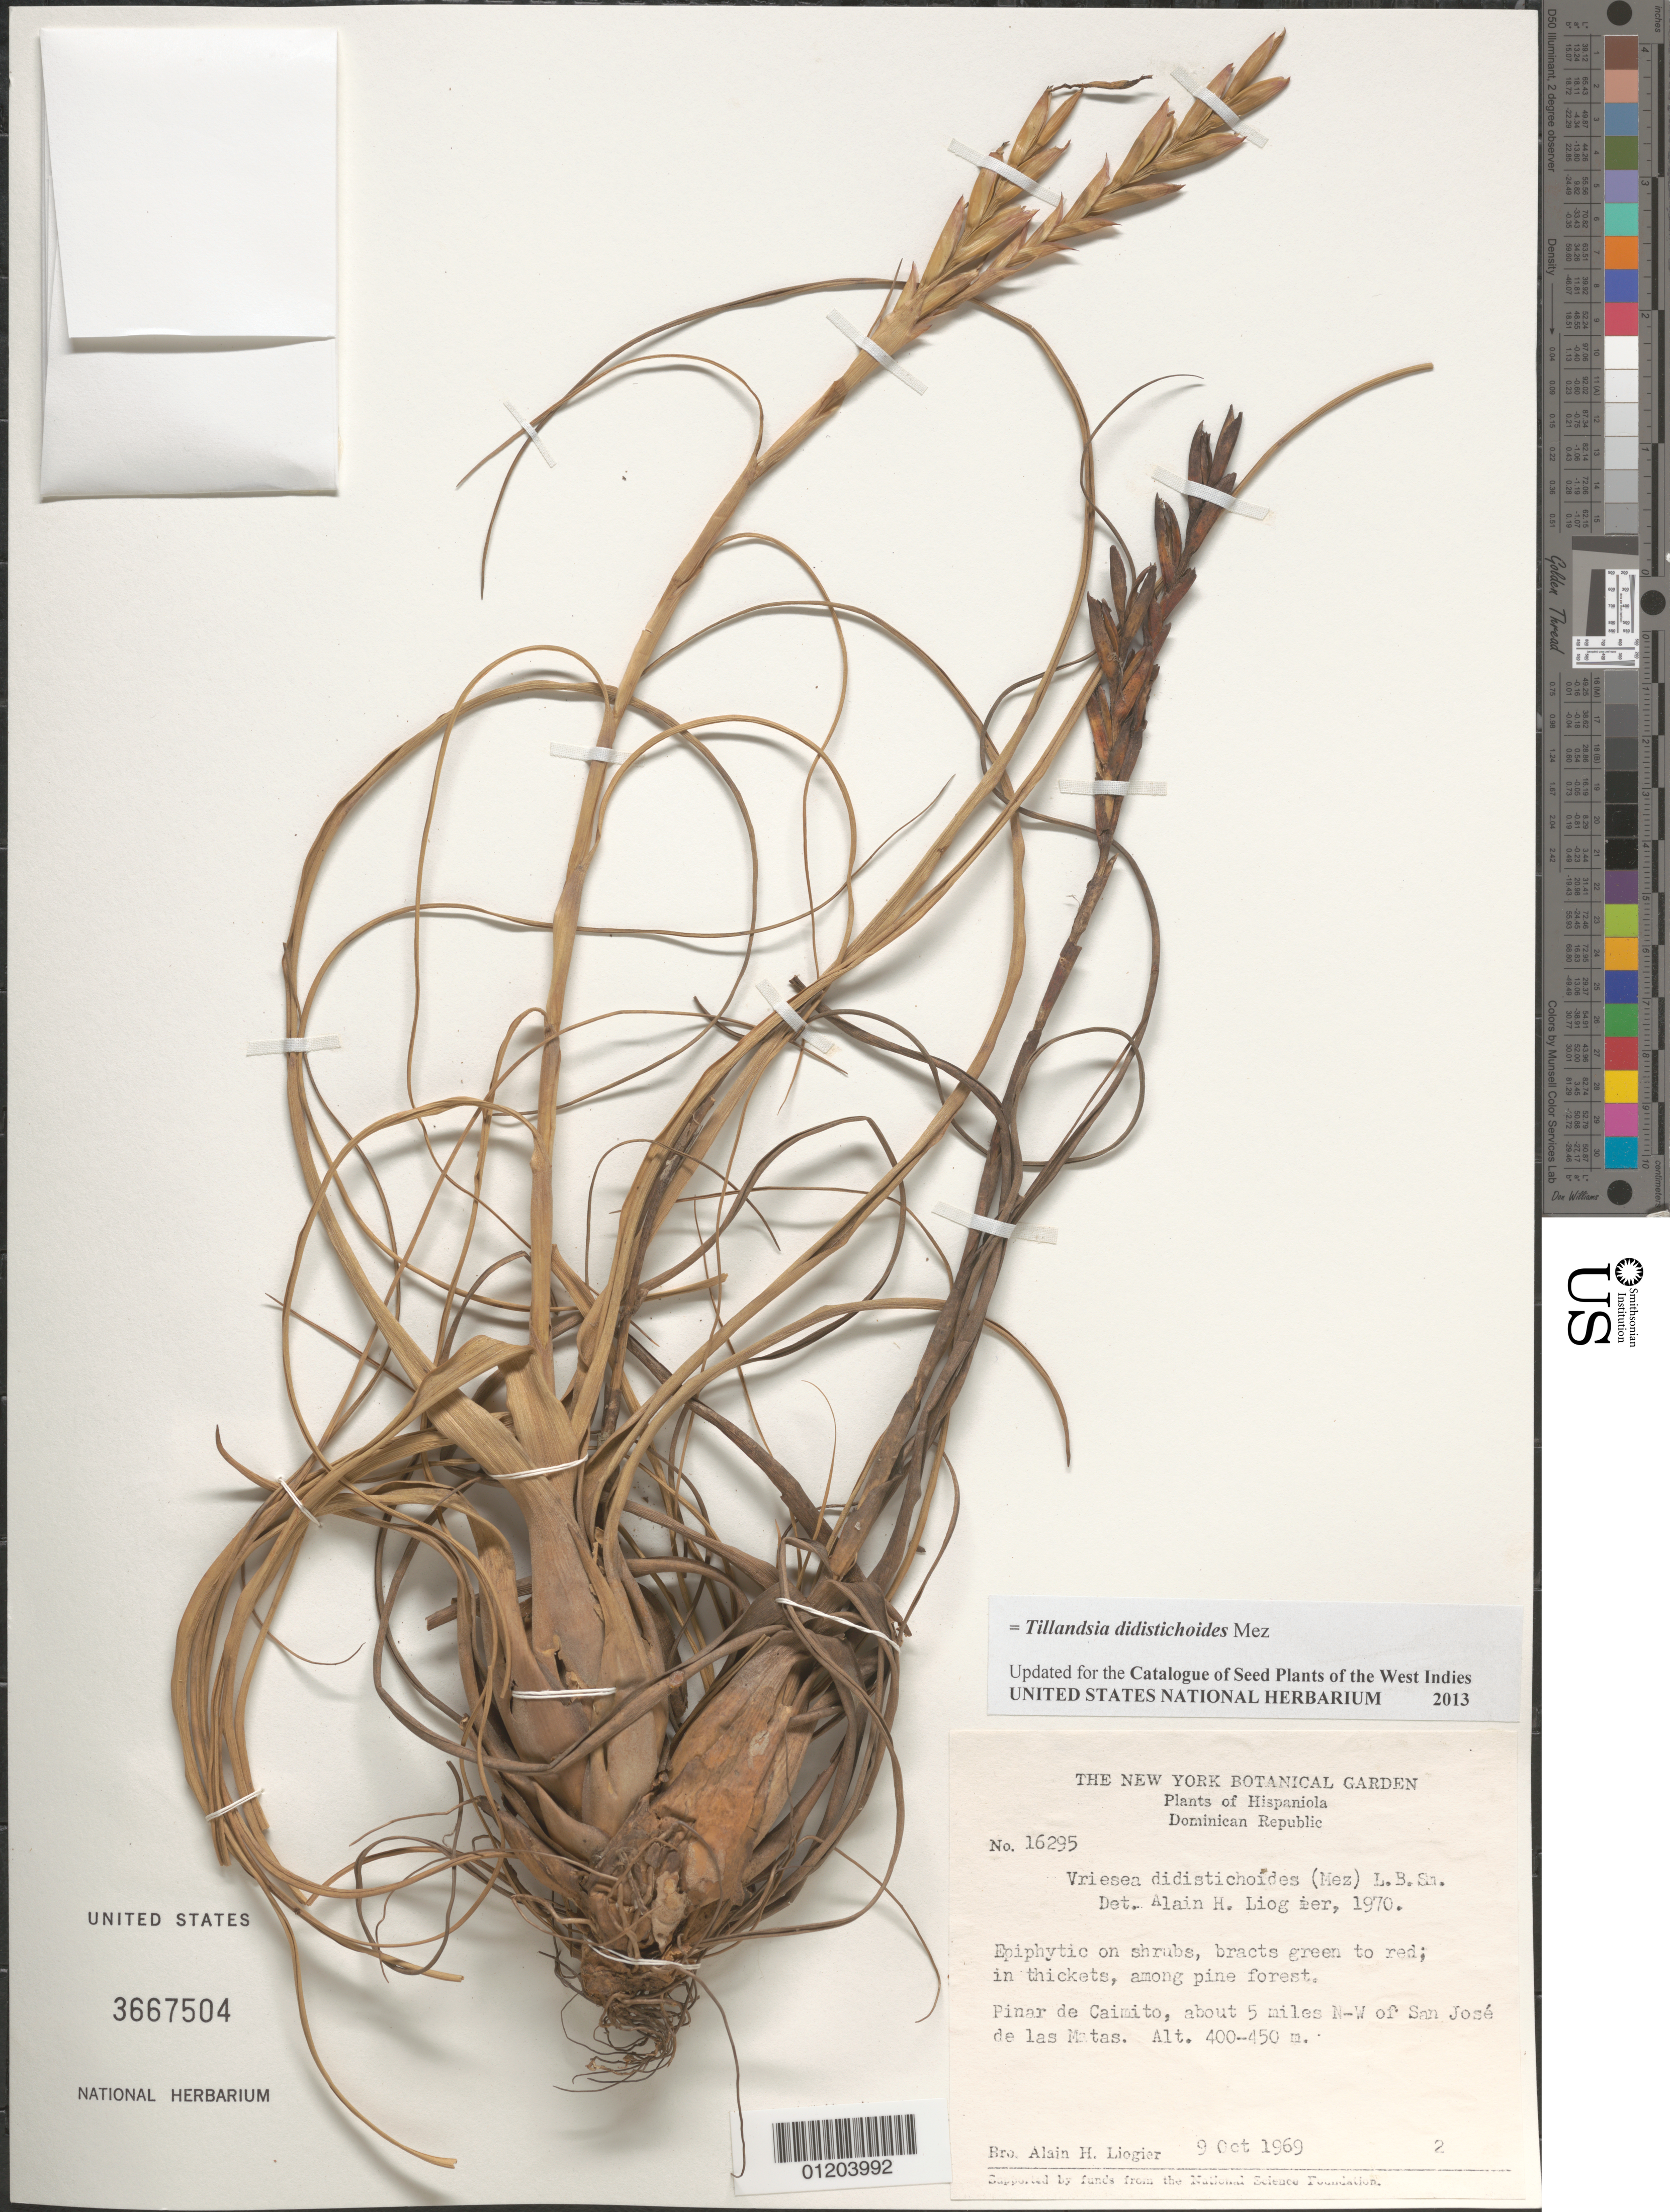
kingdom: Plantae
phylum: Tracheophyta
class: Liliopsida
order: Poales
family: Bromeliaceae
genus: Tillandsia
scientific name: Tillandsia didistichoides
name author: Mez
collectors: A. H. Liogier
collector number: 16295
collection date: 1969-10-09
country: Dominican Republic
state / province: Santiago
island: Hispaniola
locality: Pinar de Caimito, about 5 miles NW of San José de las Matas.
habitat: In thickets, among pine forest.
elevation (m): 400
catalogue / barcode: US 3667504